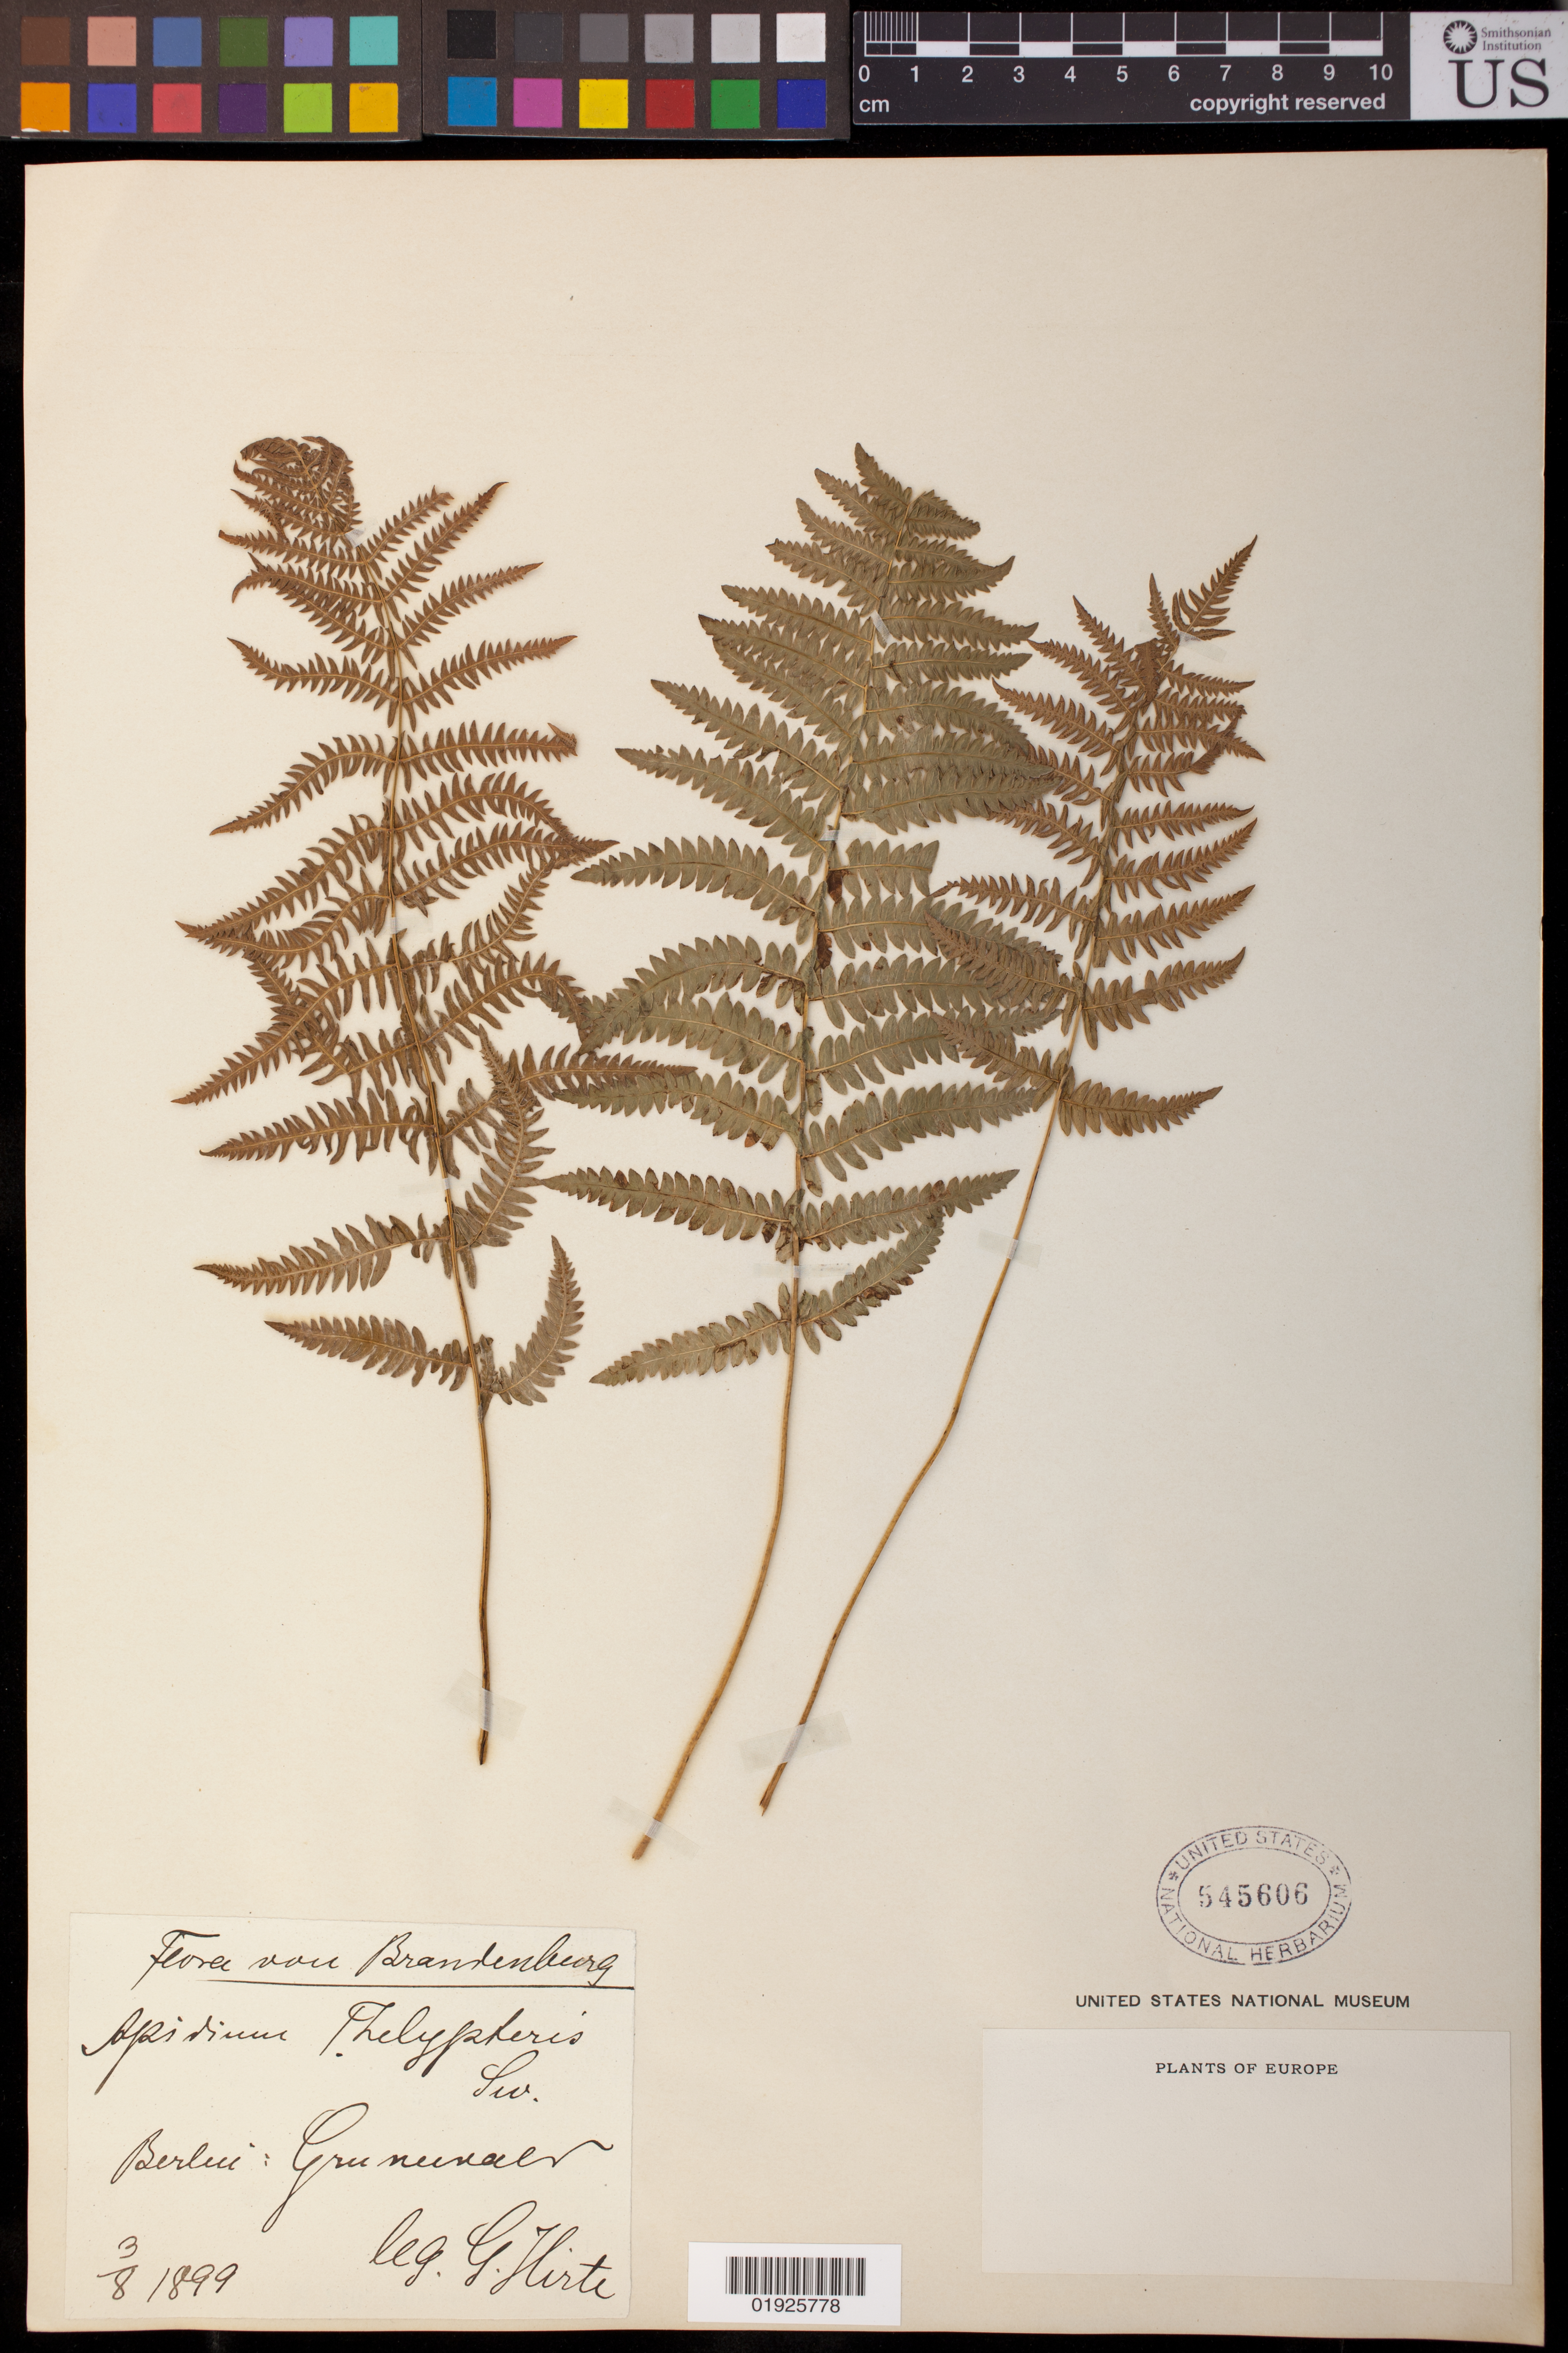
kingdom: Plantae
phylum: Tracheophyta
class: Polypodiopsida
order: Polypodiales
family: Thelypteridaceae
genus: Thelypteris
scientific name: Thelypteris palustris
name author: (Salisb.) Schott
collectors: G. Hirte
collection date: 1899-08-03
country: Germany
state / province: Brandenburg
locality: Berlin: Grununaer. [interpreted]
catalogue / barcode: US 545606